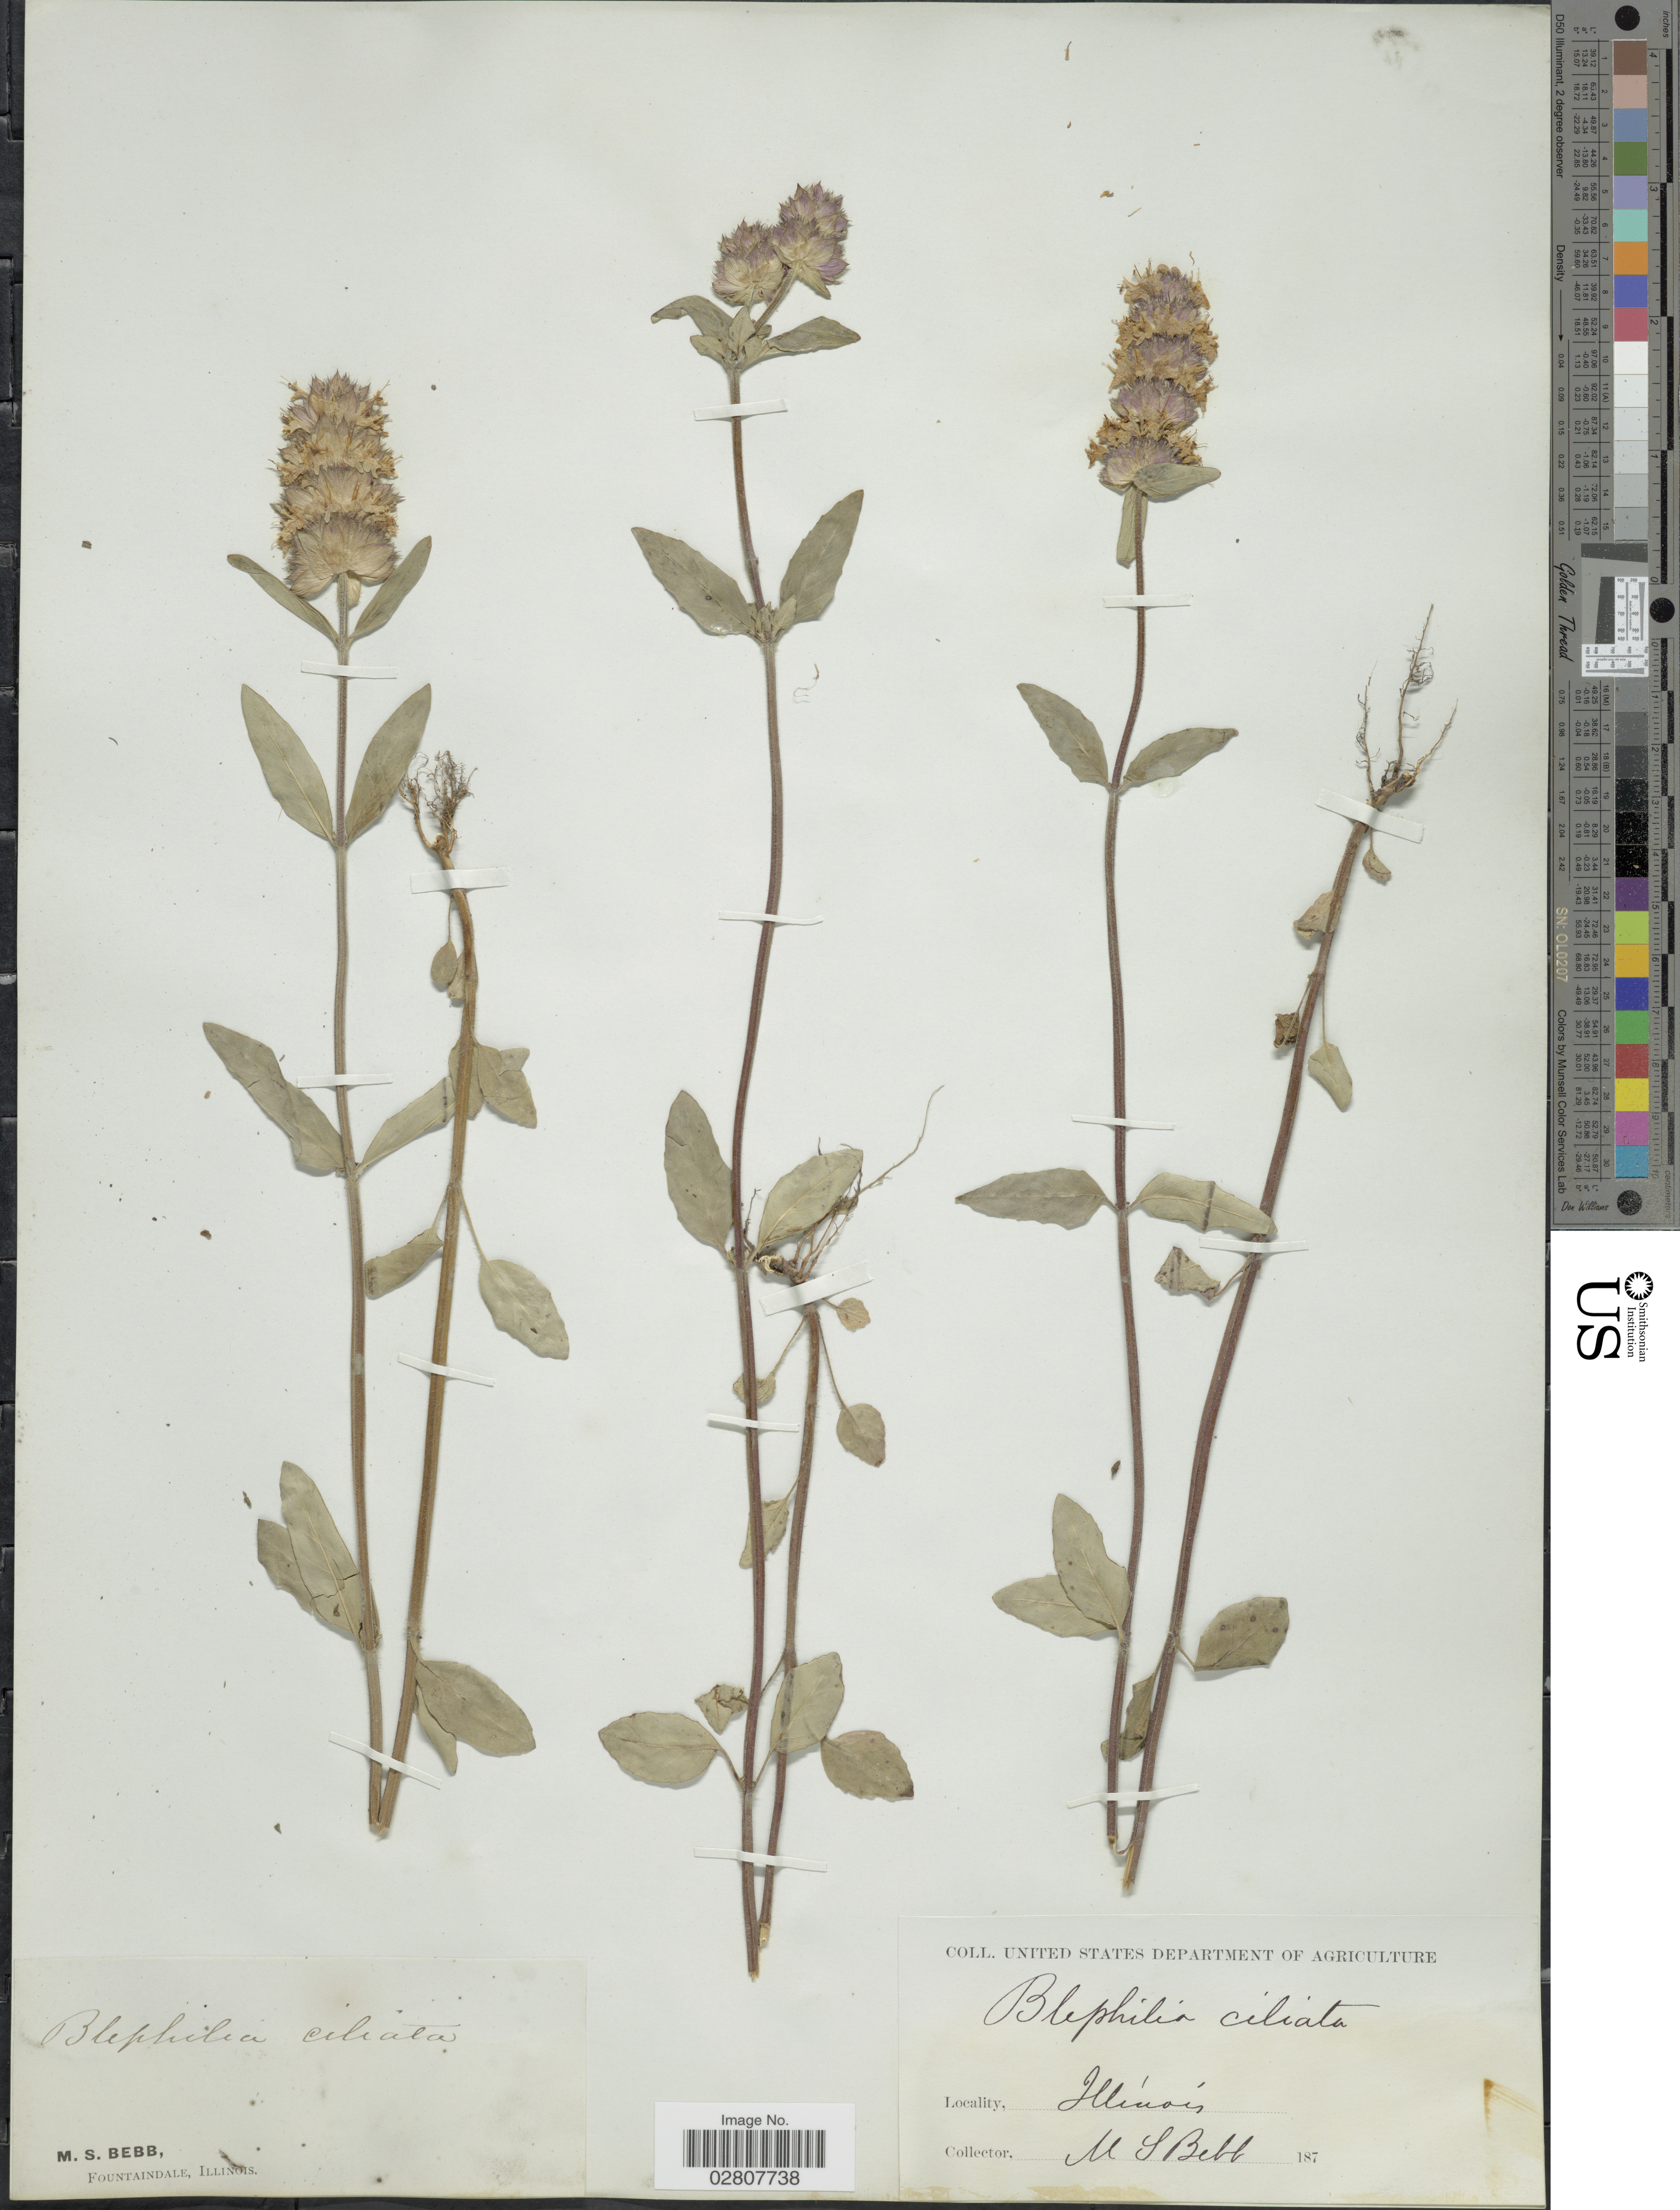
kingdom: Plantae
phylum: Tracheophyta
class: Magnoliopsida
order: Lamiales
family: Lamiaceae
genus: Blephilia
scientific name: Blephilia ciliata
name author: (L.) Raf. ex Benth.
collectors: M. Bebb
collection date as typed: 187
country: United States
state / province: Illinois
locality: Fountaindale.